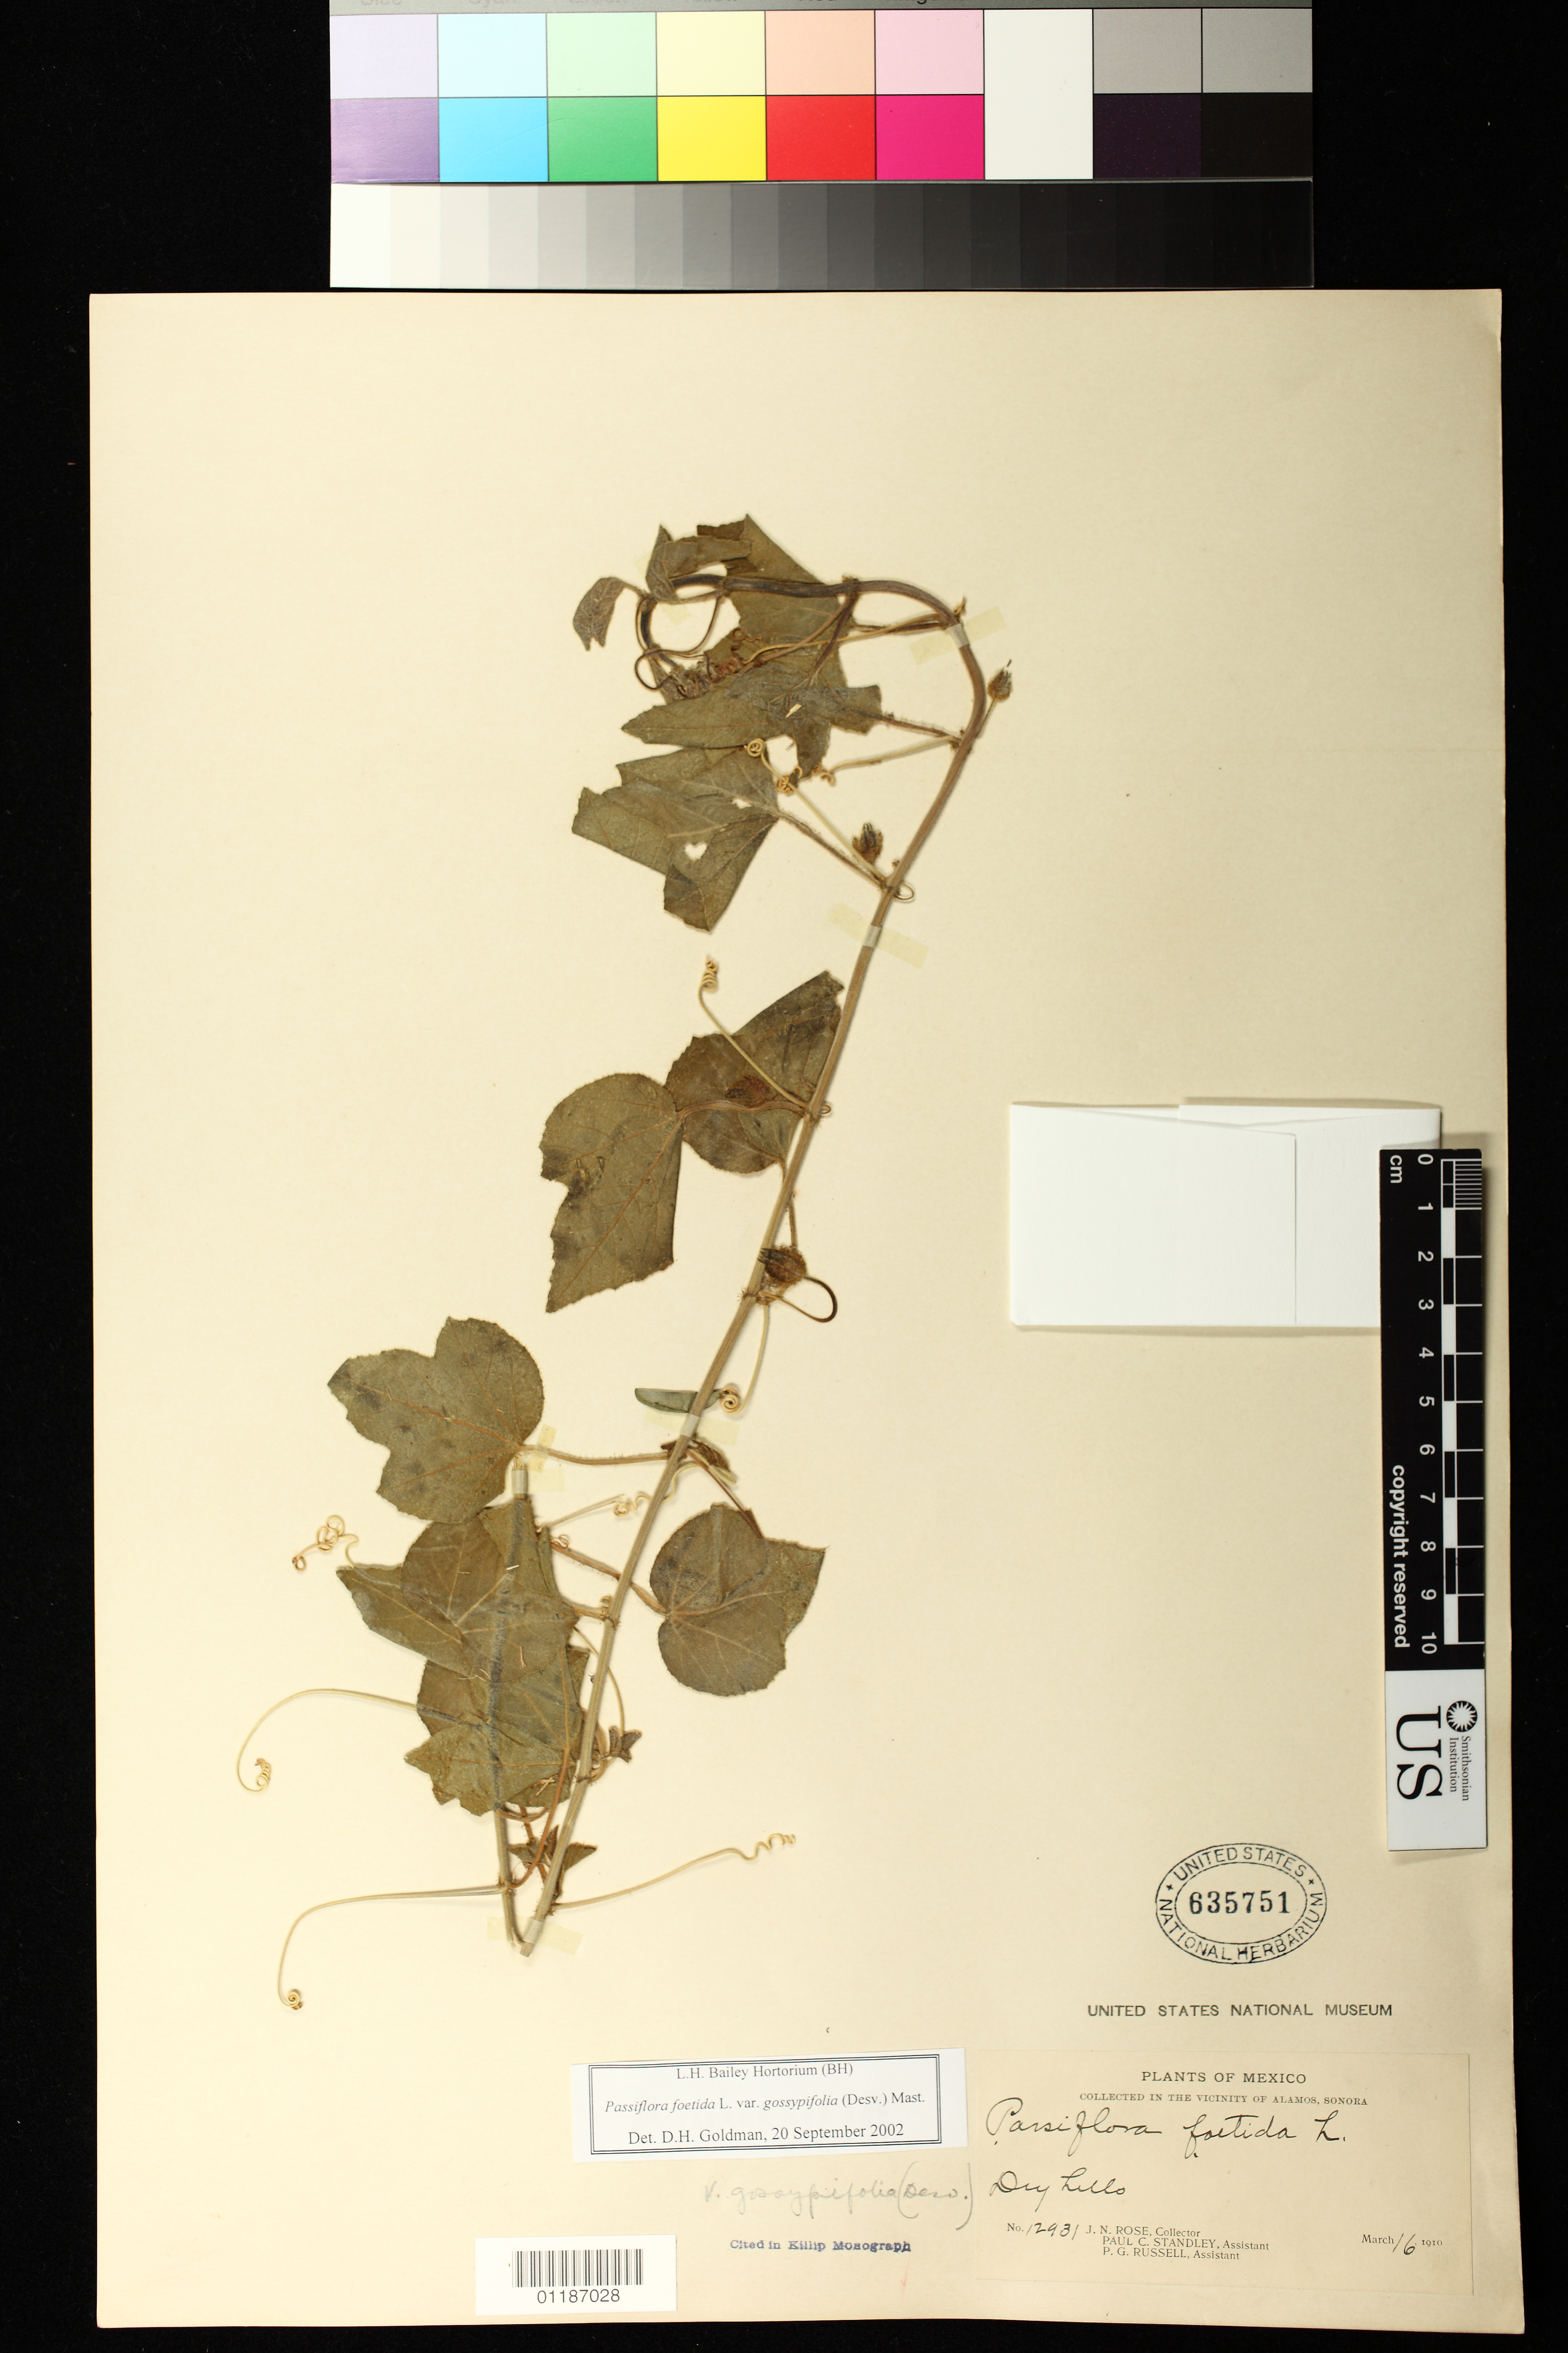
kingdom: Plantae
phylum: Tracheophyta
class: Magnoliopsida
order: Malpighiales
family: Passifloraceae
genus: Passiflora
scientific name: Passiflora foetida var. gossypiifolia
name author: (Desv.) Mast.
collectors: J. N. Rose, P. C. Standley & P. G. Russell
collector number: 12931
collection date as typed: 16 Mar 1910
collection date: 1910-03-16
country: Mexico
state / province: Sonora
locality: Vicinity of Alamos.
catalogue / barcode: US 635751